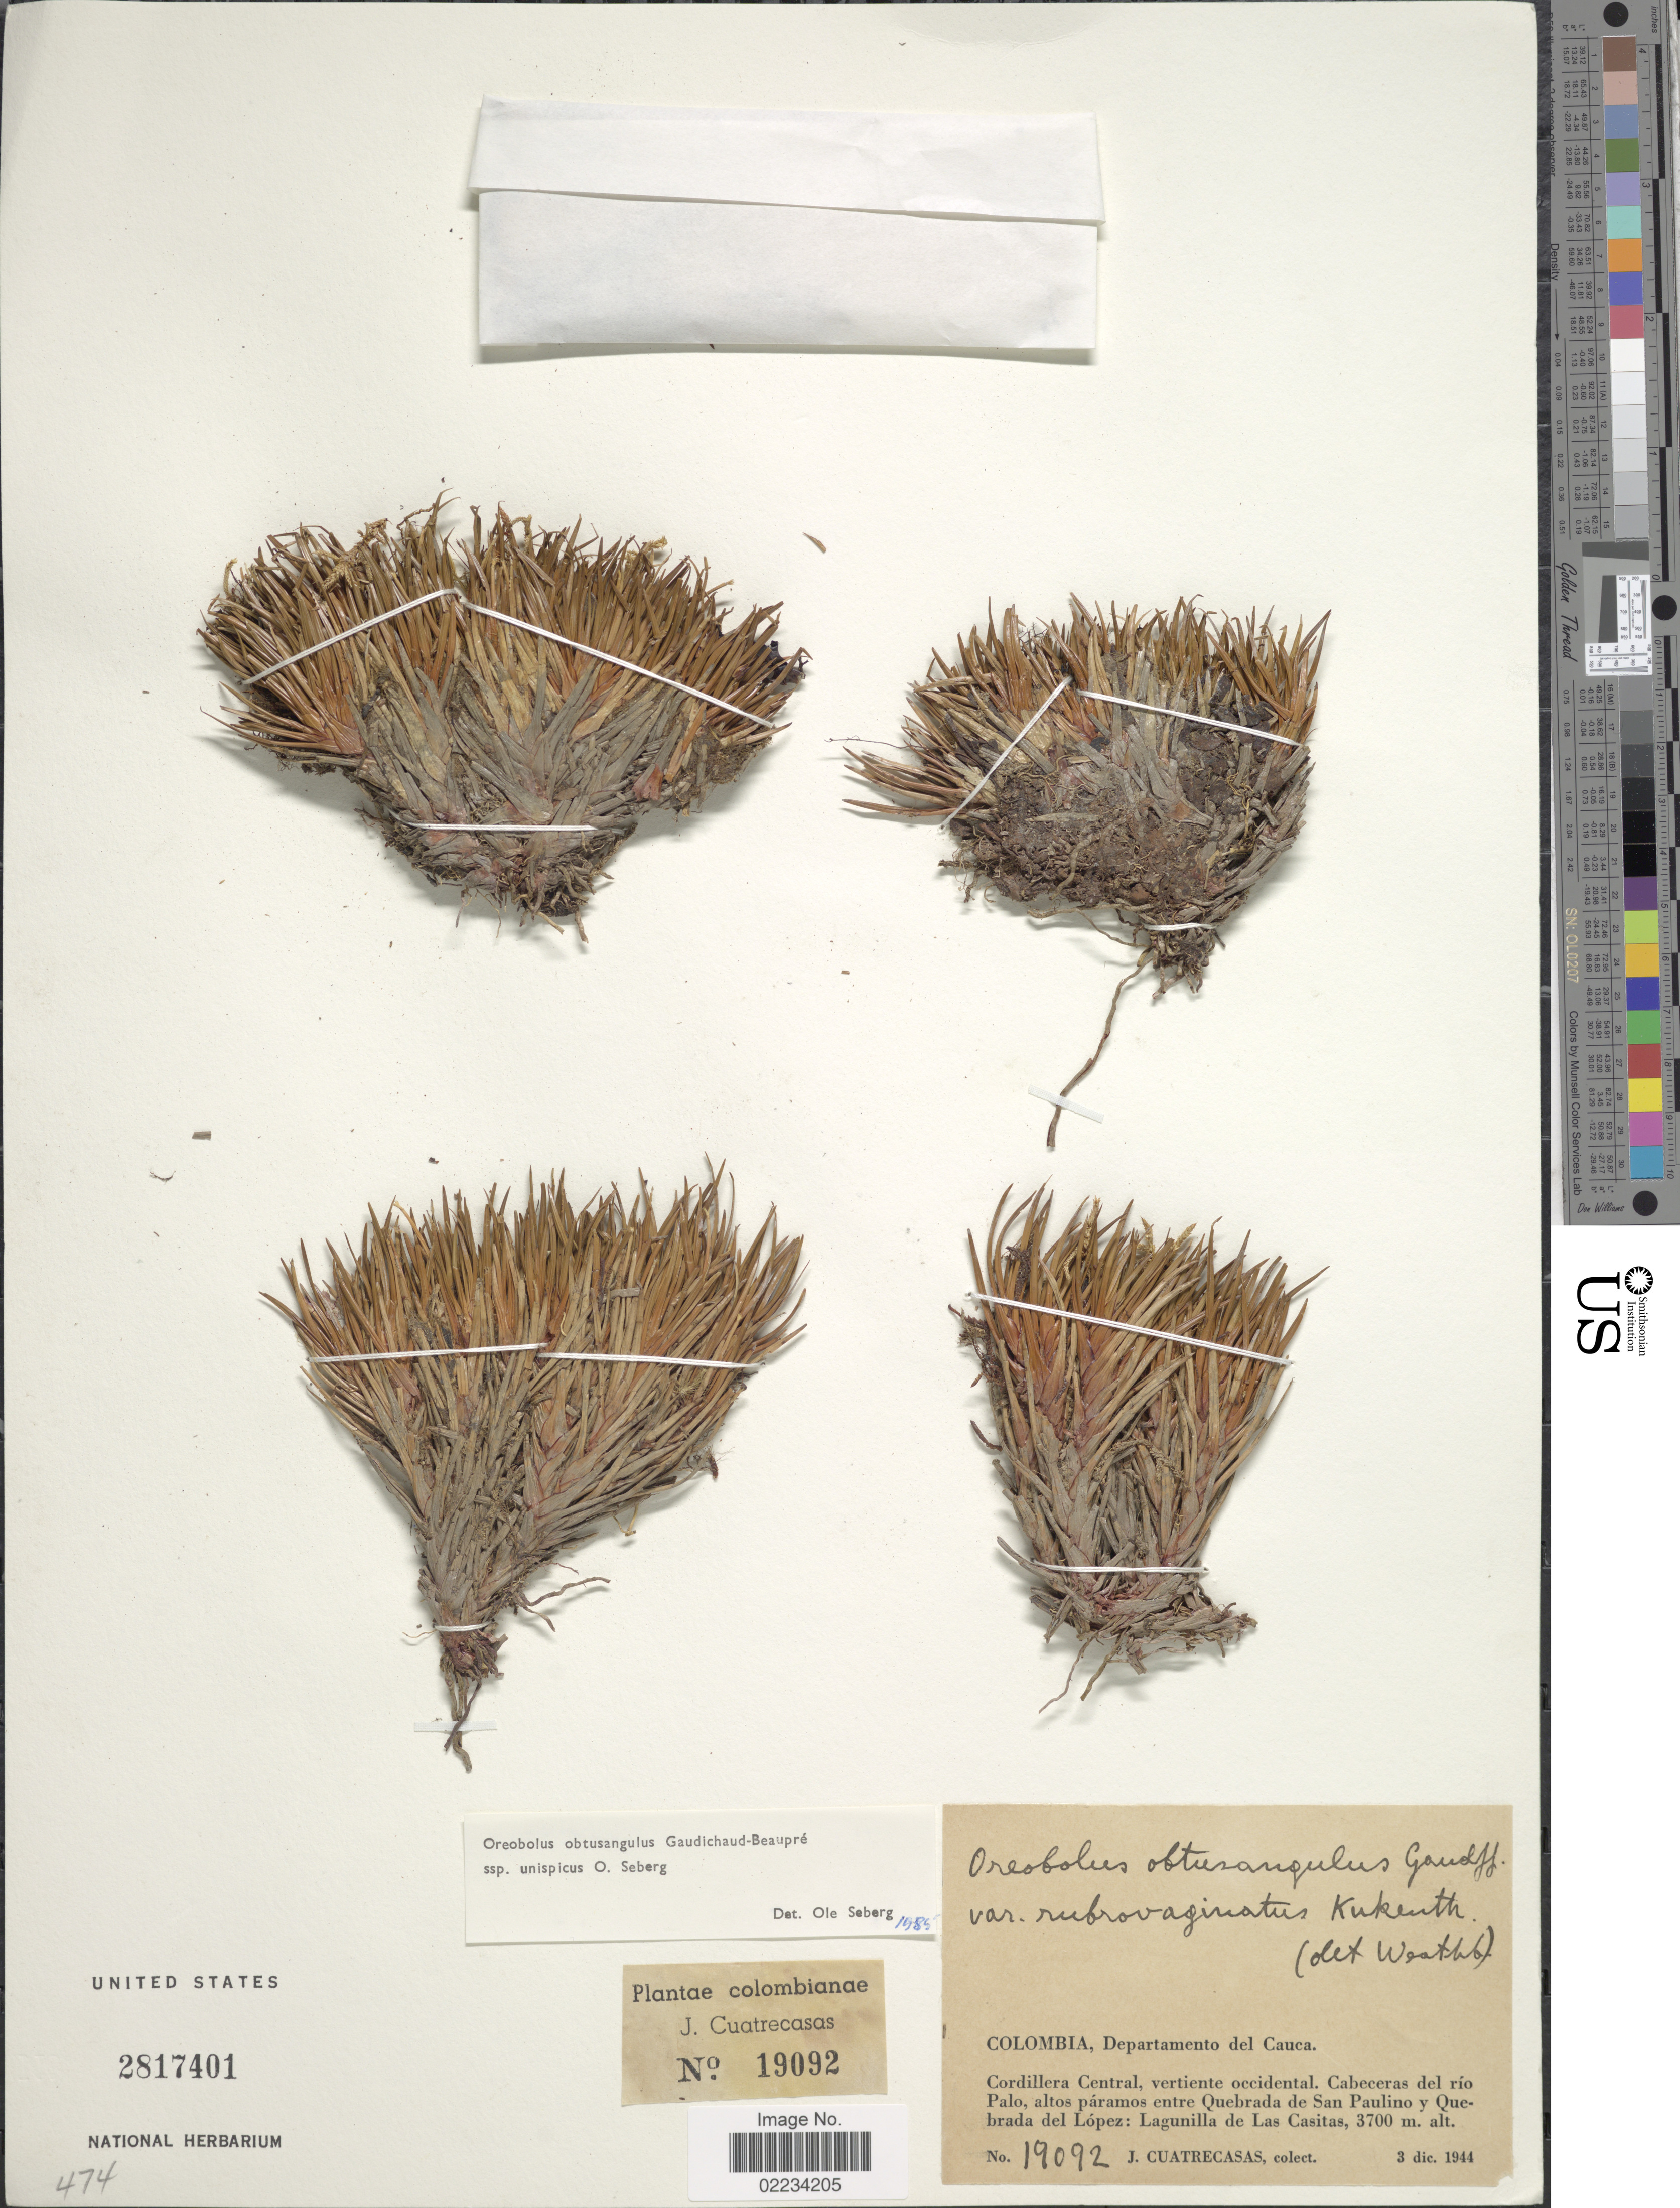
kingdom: Plantae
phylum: Tracheophyta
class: Liliopsida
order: Poales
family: Cyperaceae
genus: Oreobolus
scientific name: Oreobolus obtusangulus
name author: Gaudich.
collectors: J. Cuatrecasas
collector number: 19092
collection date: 1944-12-03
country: Colombia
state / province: Cauca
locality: Departamento del Cauca, Cordillera Central, vertiente occidental. Cabeceras del río Palo, altos páramos entre Quberada de San Paulino y Quebrada del López: Lagunilla de Las Casitas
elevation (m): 3700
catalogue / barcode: US 2817401